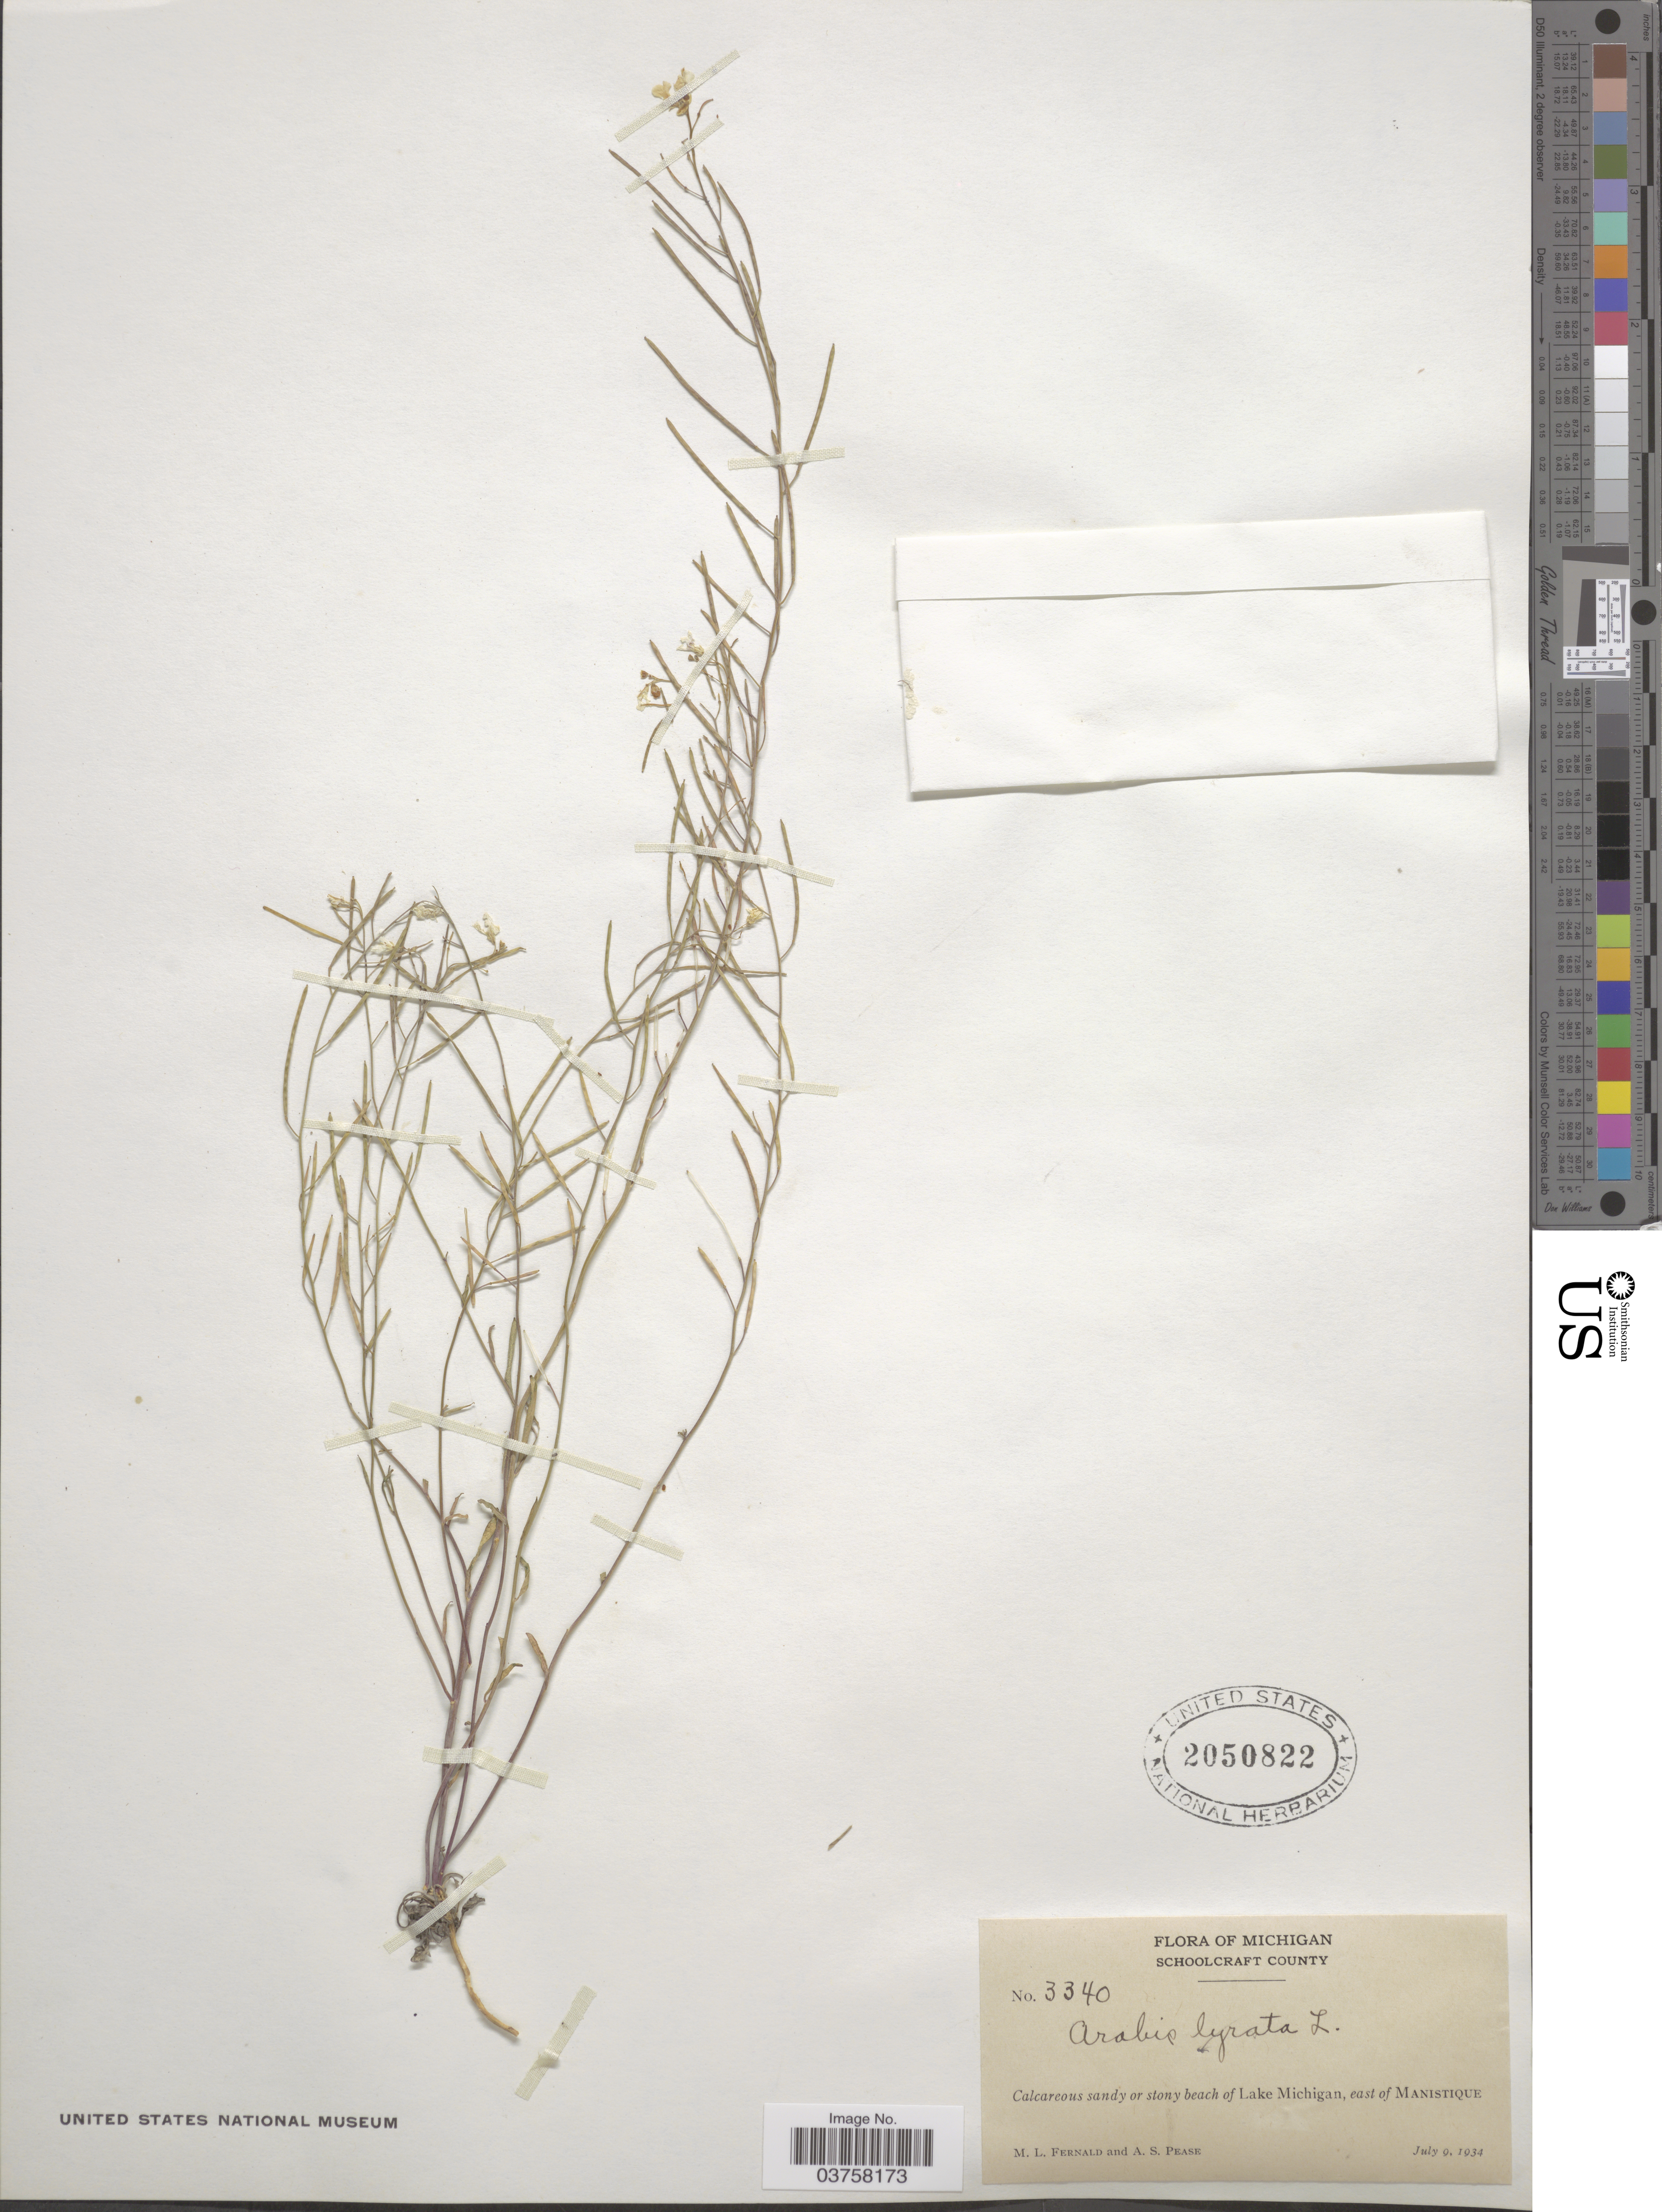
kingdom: Plantae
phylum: Tracheophyta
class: Magnoliopsida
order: Brassicales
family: Brassicaceae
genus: Arabis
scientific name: Arabis lyrata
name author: L.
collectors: M. L. Fernald & A. S. Pease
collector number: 3340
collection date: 1934-07-09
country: United States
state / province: Michigan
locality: Schoolcraft County. Lake Michigan, east of Manistique.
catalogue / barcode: US 2050822